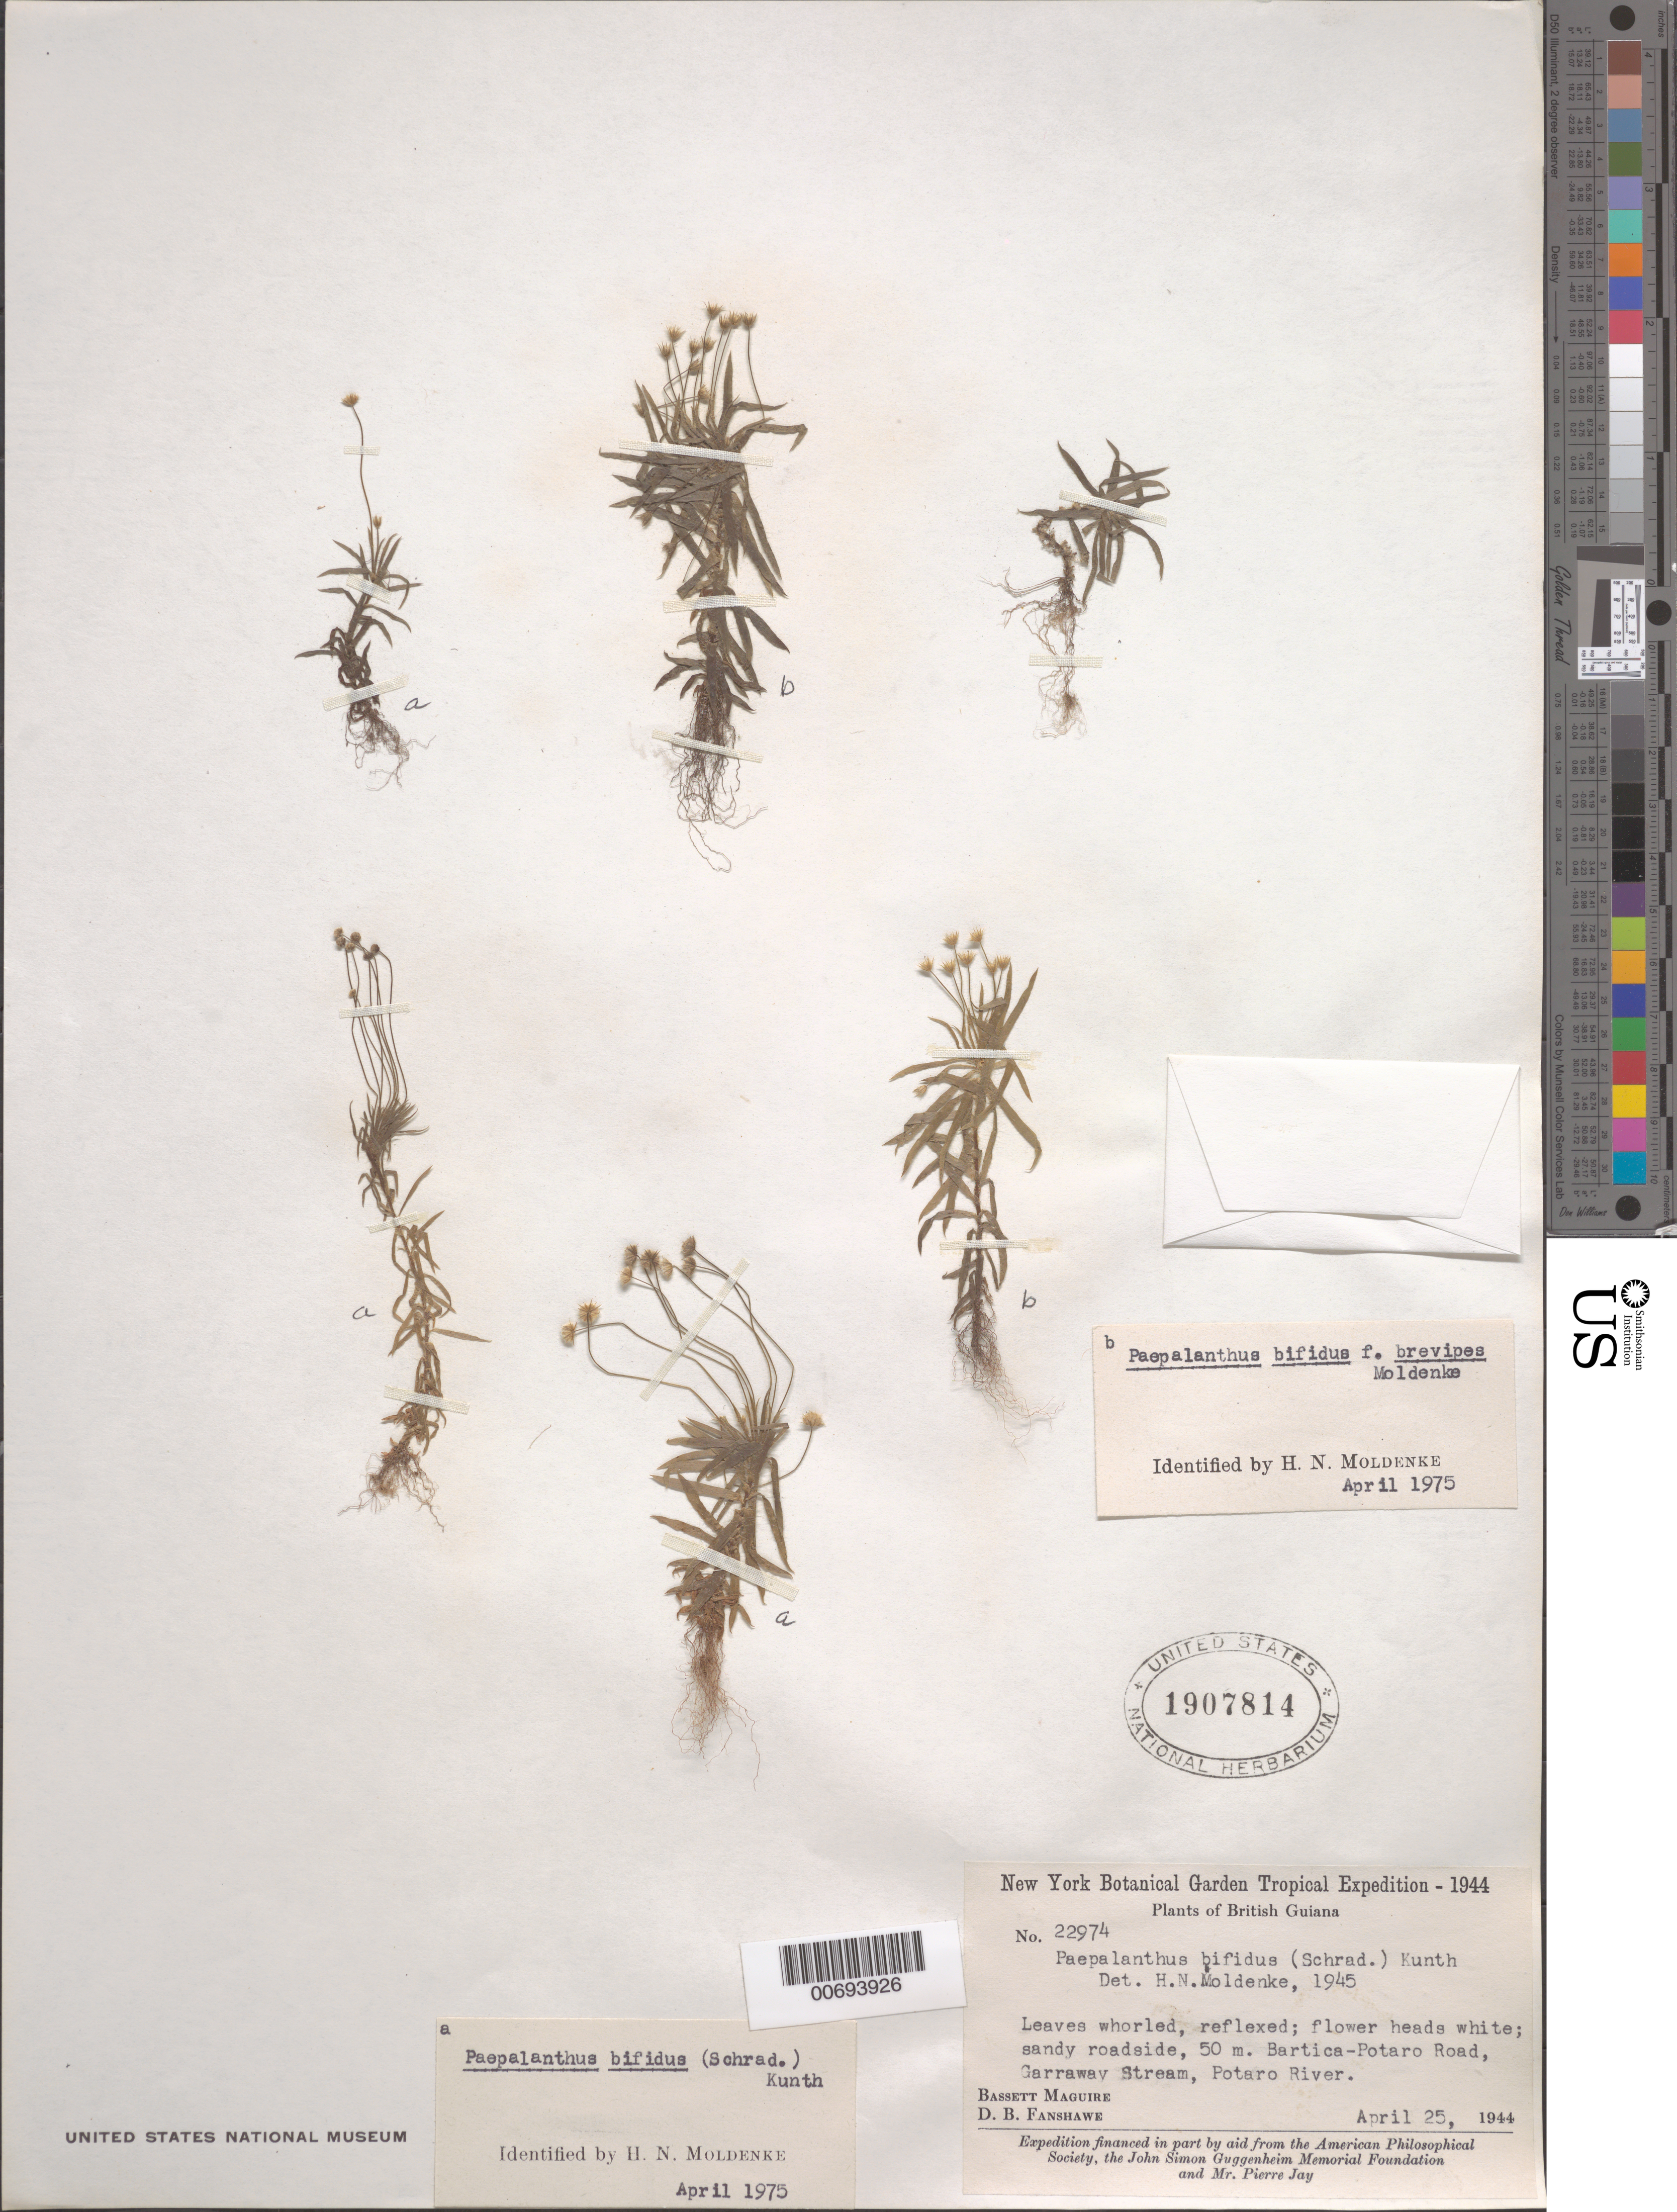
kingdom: Plantae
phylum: Tracheophyta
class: Liliopsida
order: Poales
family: Eriocaulaceae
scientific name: Giuliettia bifida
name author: (Schrad.) Andrino & Sano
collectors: B. Maguire & D. B. Fanshawe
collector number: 22974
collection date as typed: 25-Apr-44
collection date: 1944-04-25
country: Guyana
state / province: Potaro-Siparuni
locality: Garraway Stream, Potaro River, Bartica-Potaro Road, 50 miles.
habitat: Sandy roadside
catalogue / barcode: US 1907814